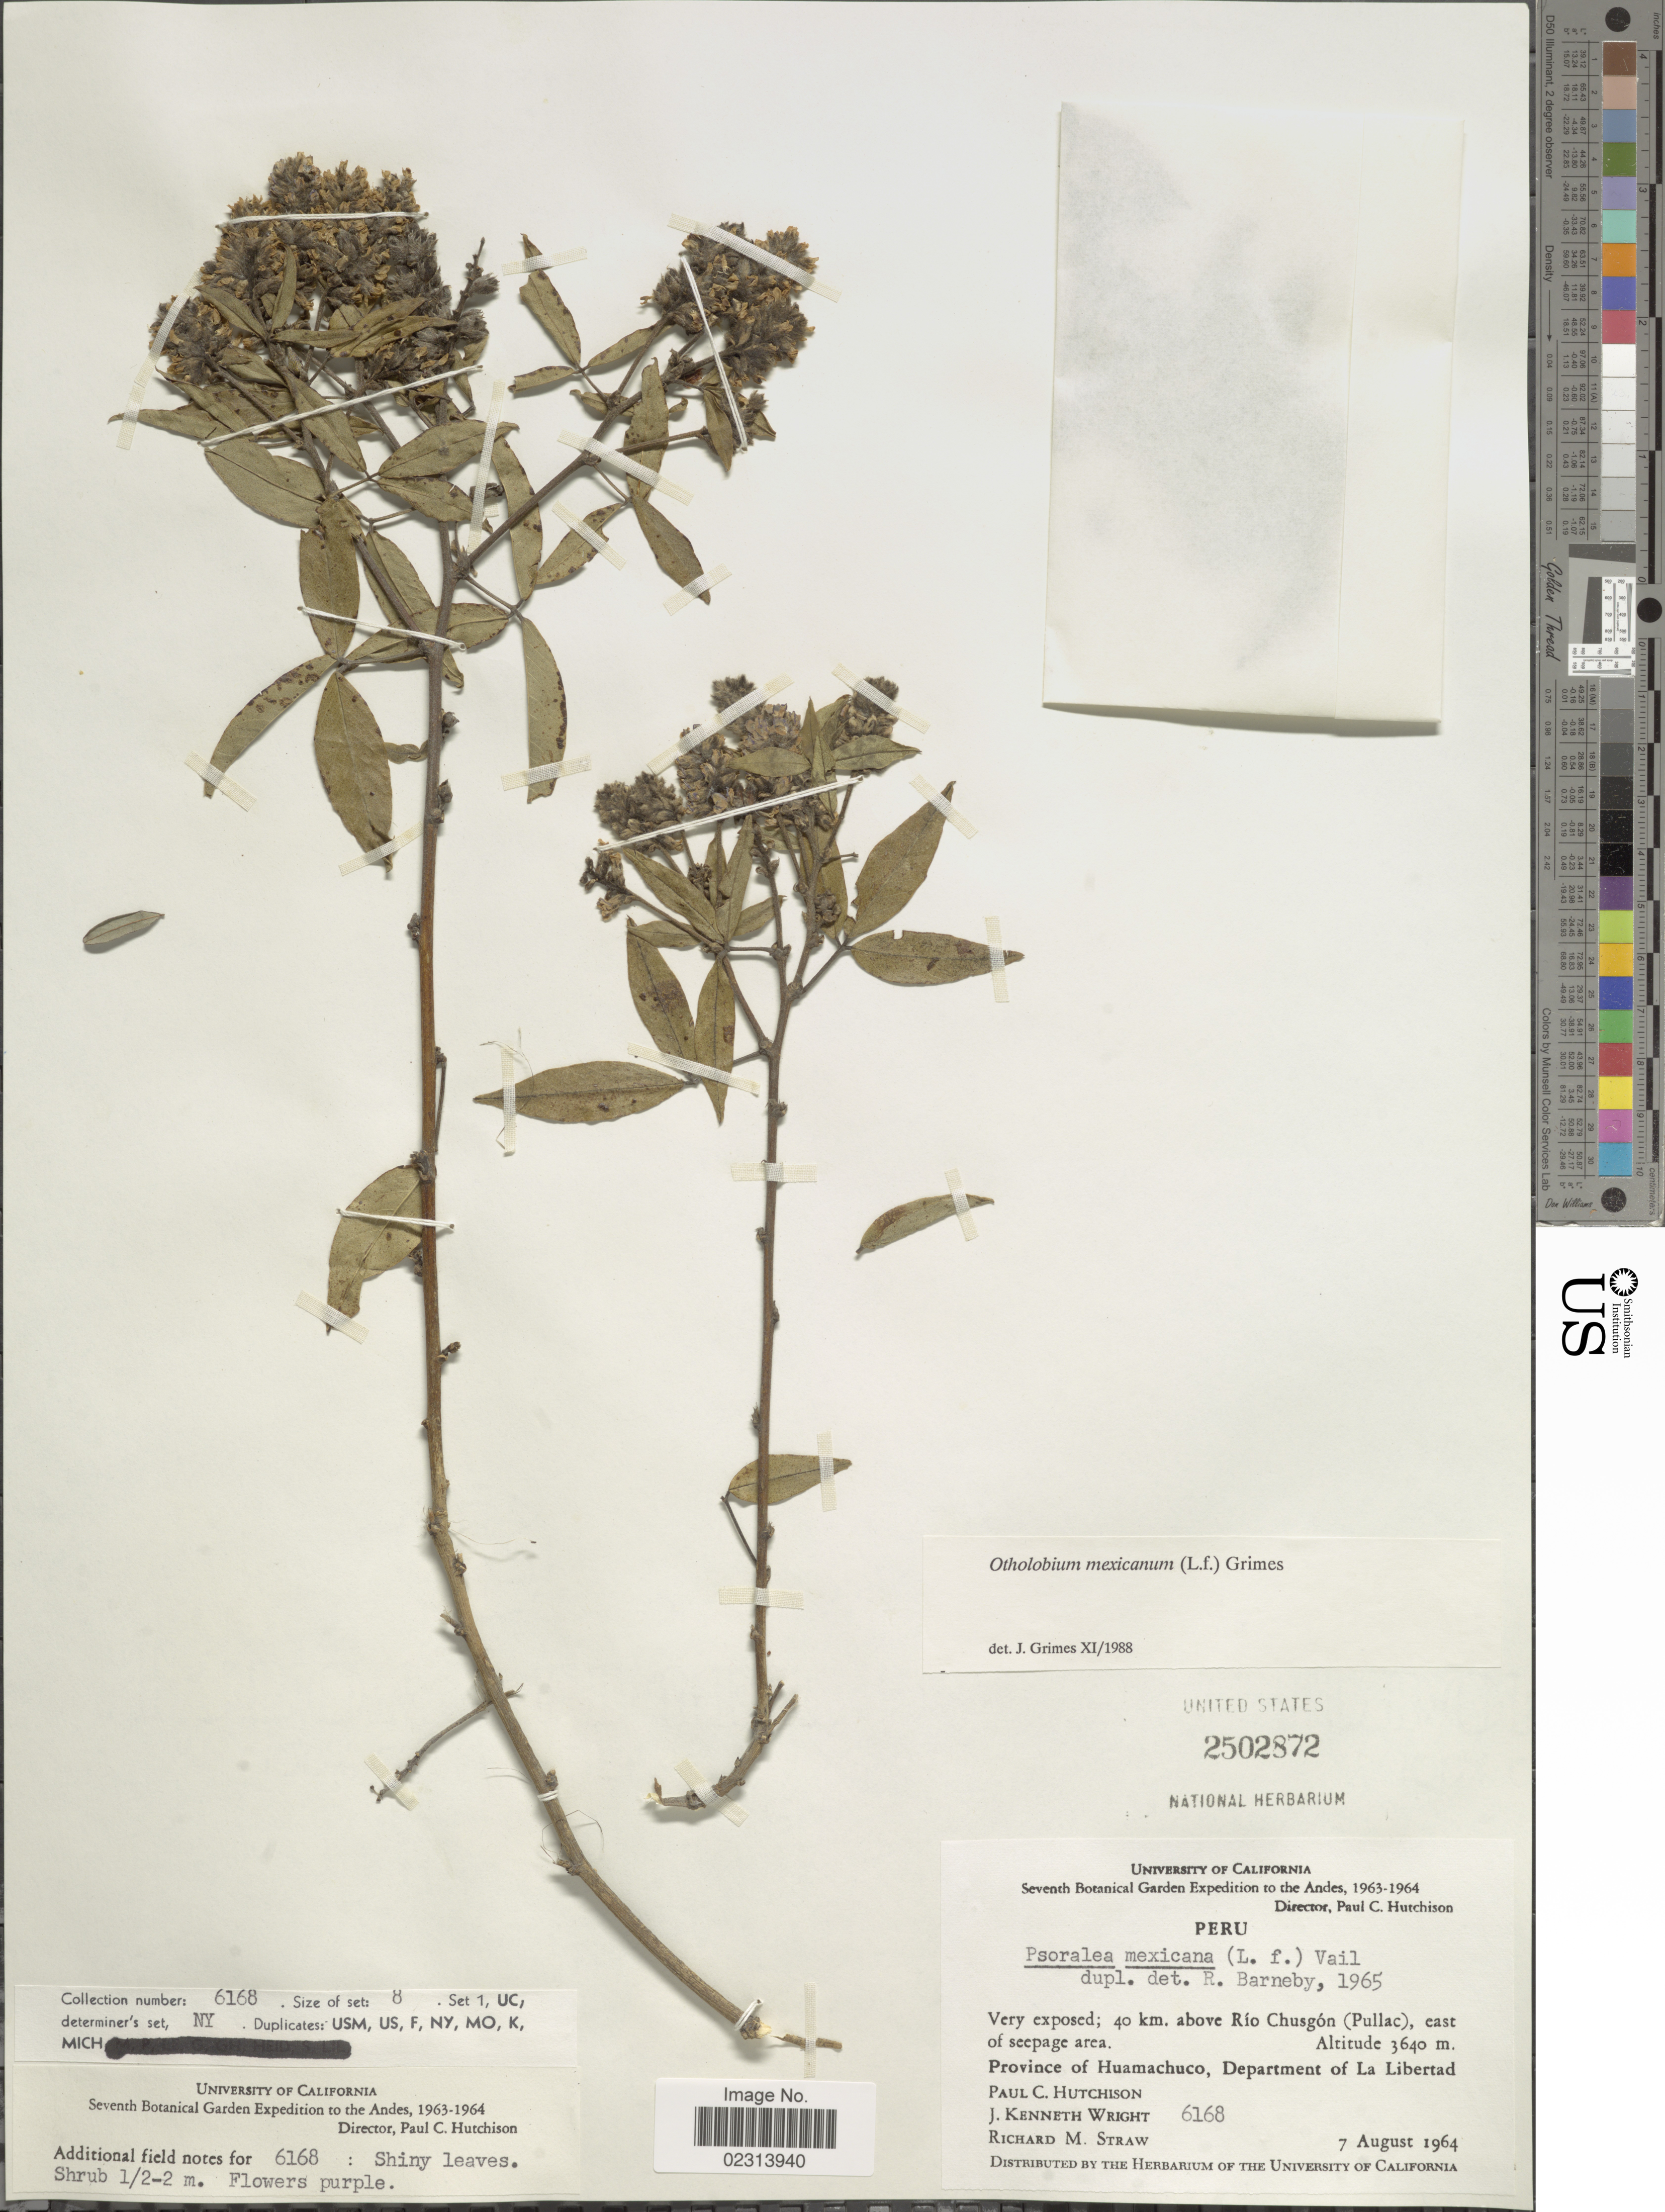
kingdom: Plantae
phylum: Tracheophyta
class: Magnoliopsida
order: Fabales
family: Fabaceae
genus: Otholobium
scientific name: Otholobium mexicanum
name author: (L. f.) J.W. Grimes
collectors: P. C. Hutchison, J. K. Wright & R. M. Straw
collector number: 6168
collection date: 1964-08-07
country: Peru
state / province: La Libertad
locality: Province of Huamachuco, Department of La Libertad, 40 km above Rio Chusgon (Pullac), east of seepage area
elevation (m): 3640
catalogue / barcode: US 2502872